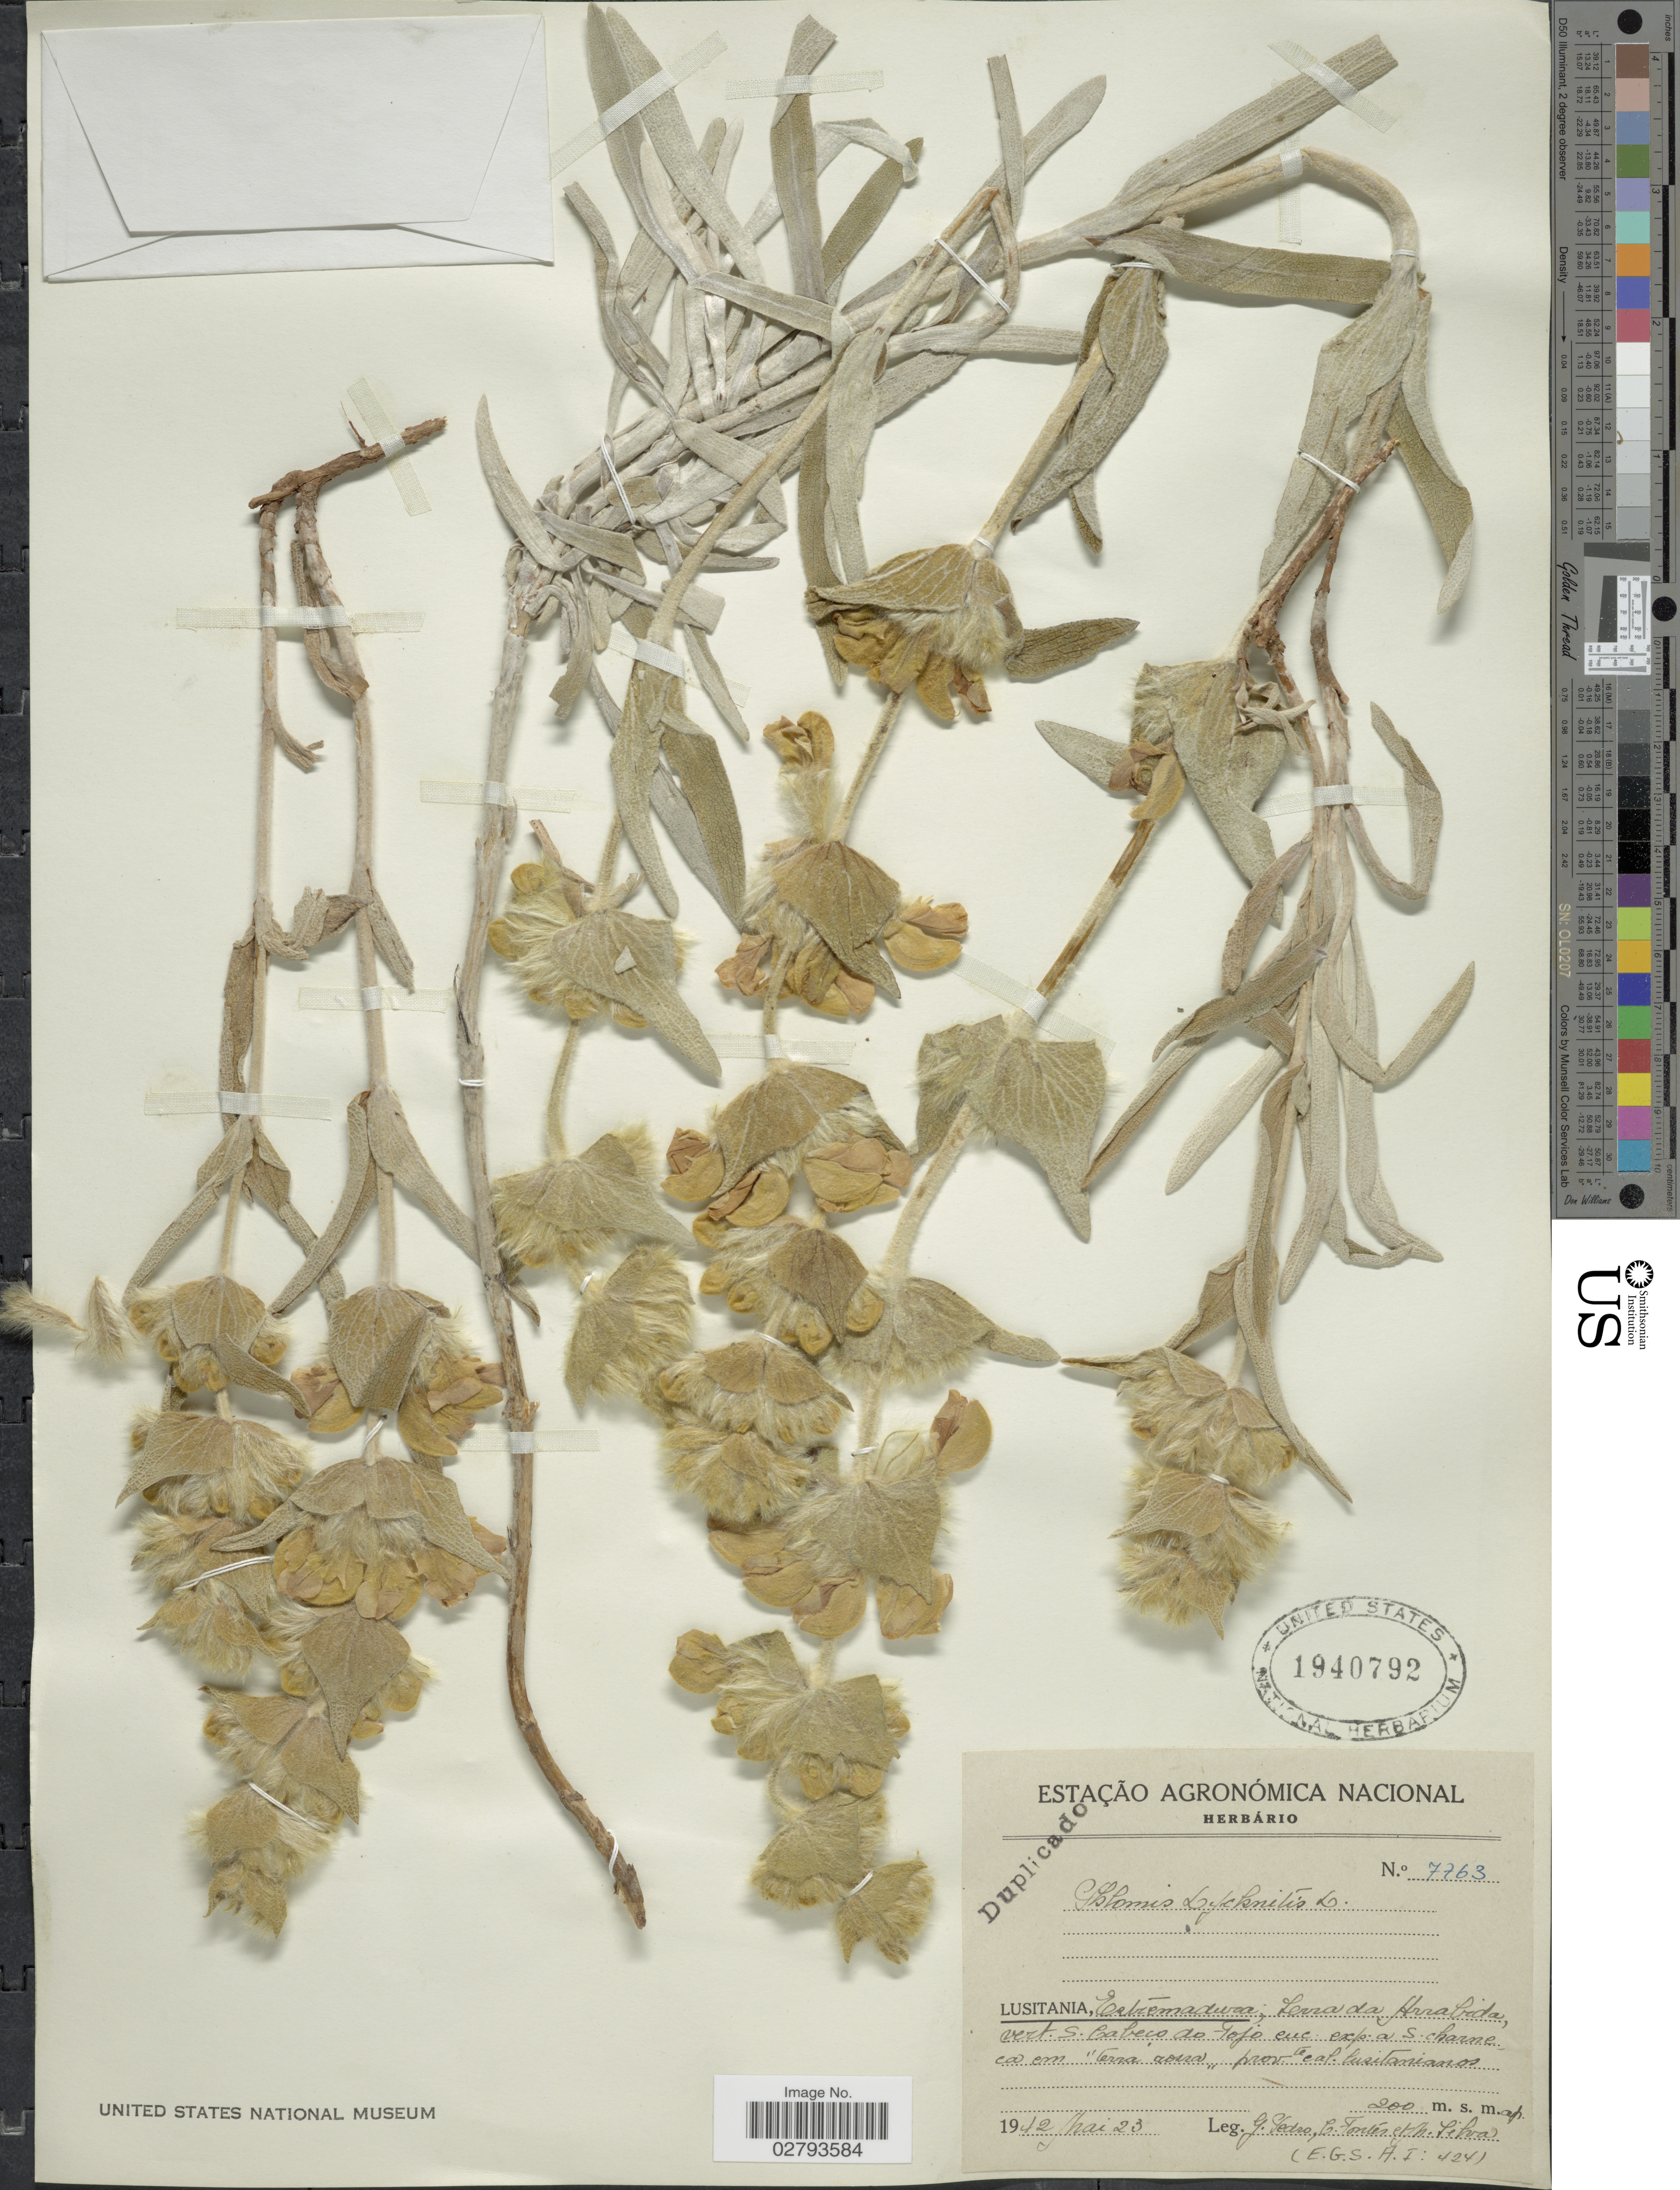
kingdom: Plantae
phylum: Tracheophyta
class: Magnoliopsida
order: Lamiales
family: Lamiaceae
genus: Phlomis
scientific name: Phlomis lychnitis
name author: L.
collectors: G. Pedro, C. Fontes & M. Silva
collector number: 7763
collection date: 1942-05-23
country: Portugal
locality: Lusitania, Ertemadura; Serra da Arrabida, vert. S. Cabeco do Tojo euc. exp. a S. charne. ca em "terra rossa" prov le cal. lusitanianos. [interpreted]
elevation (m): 200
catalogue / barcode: US 1940792